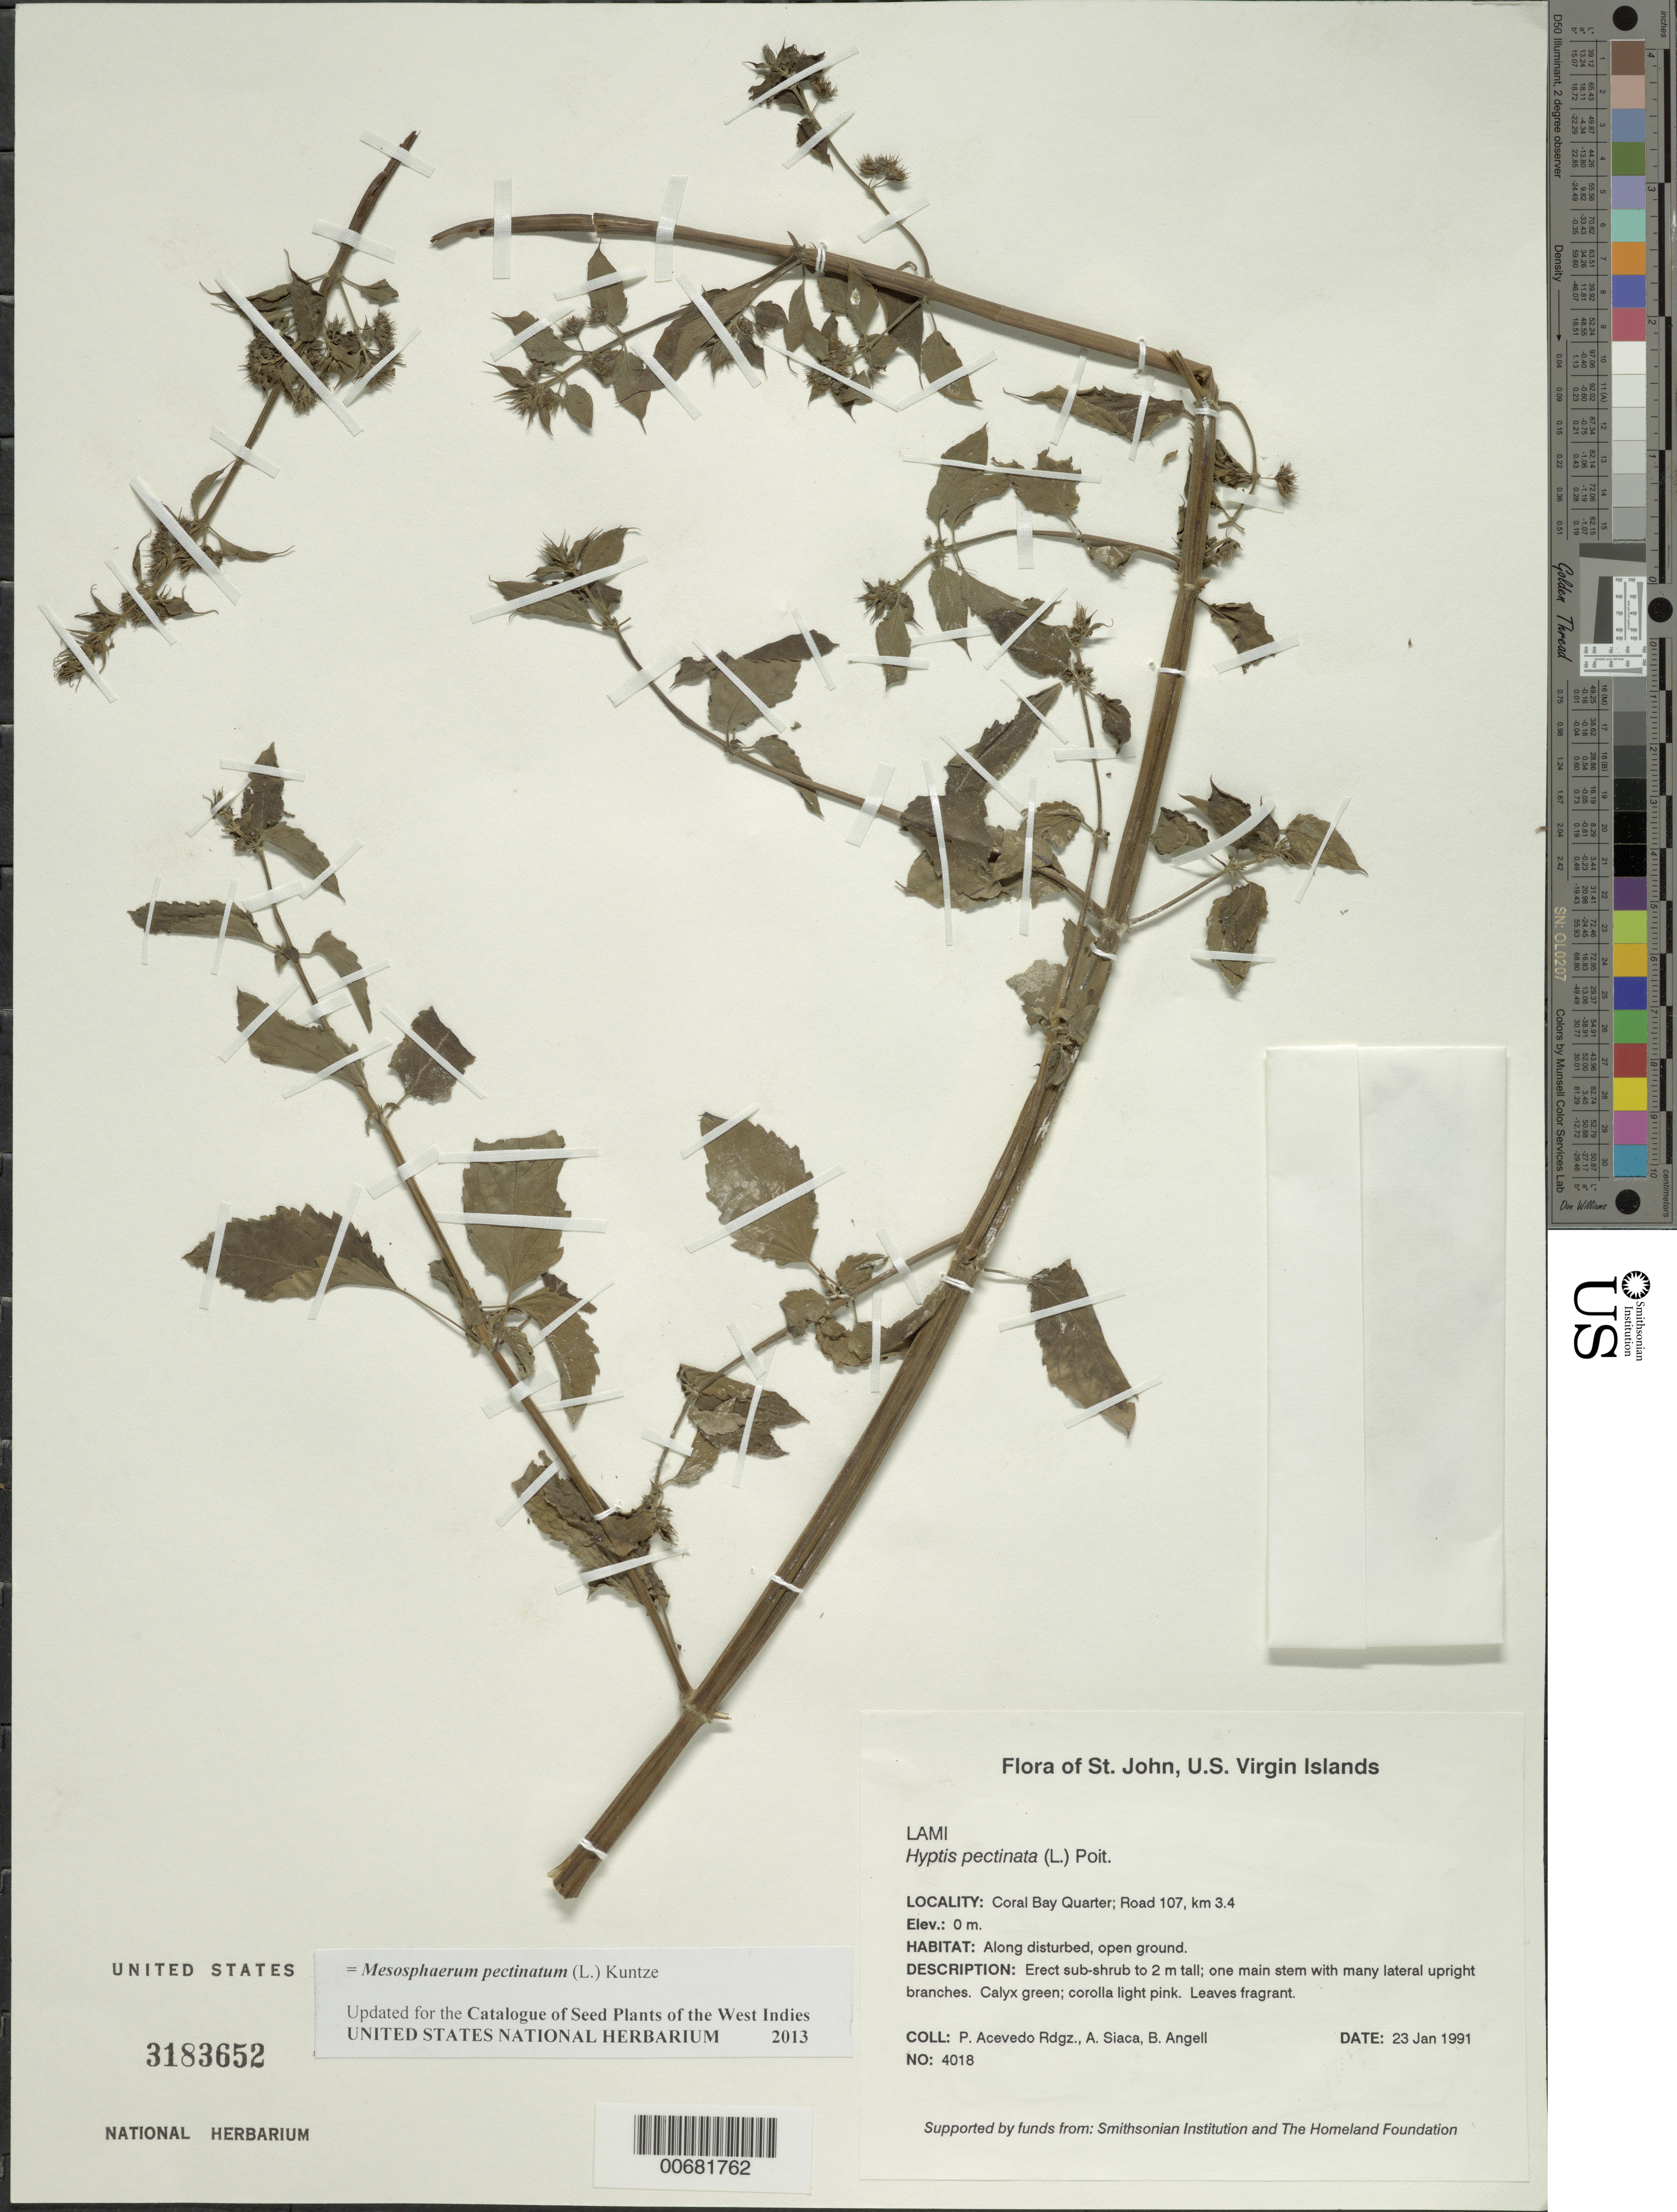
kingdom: Plantae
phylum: Tracheophyta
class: Magnoliopsida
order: Lamiales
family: Lamiaceae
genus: Mesosphaerum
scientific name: Mesosphaerum pectinatum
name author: (L.) Kuntze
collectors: P. Acevedo-Rodr., A. Siaca & Bobbi Angell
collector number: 4018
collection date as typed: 23 Jan 1991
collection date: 1991-01-23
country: U.S. Virgin Islands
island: St. John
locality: Coral Bay Quarter; Road 107, km 3.4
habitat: Along disturbed, open ground.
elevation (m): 0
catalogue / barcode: US 3183652